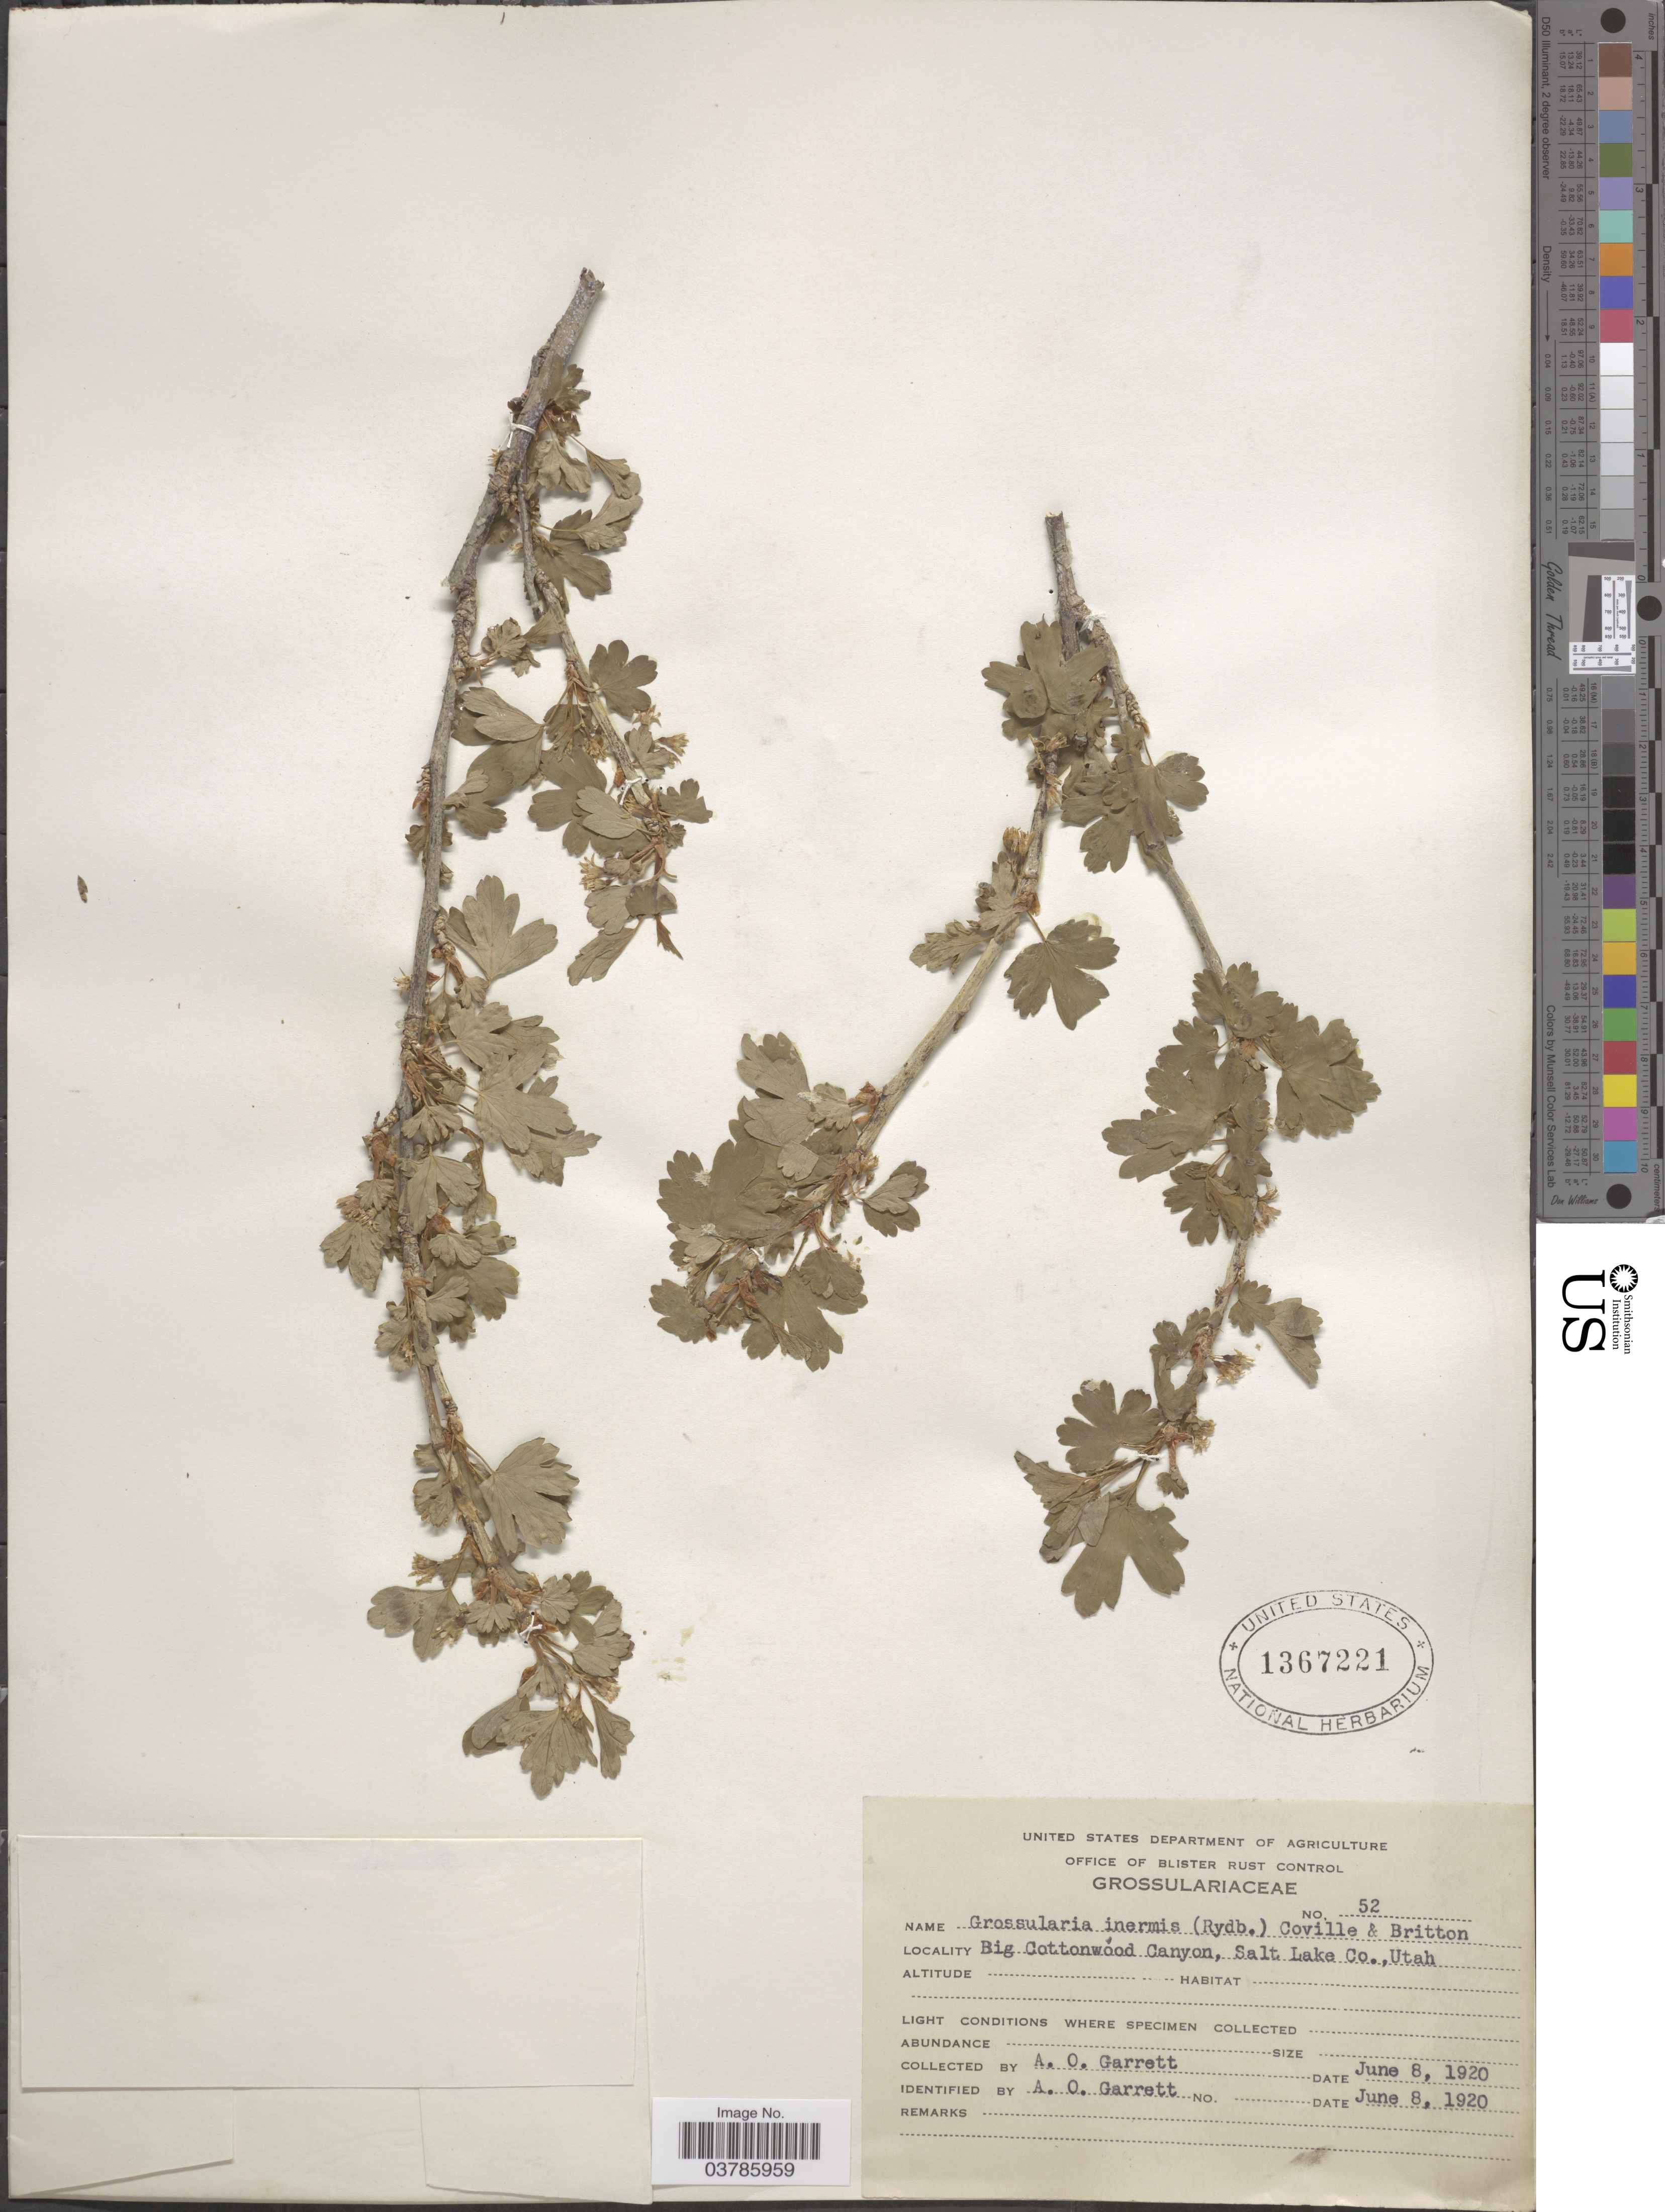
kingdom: Plantae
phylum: Tracheophyta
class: Magnoliopsida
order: Saxifragales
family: Grossulariaceae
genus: Ribes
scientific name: Ribes inerme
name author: Rydb.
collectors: A. O. Garrett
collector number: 52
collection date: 1920-07-08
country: United States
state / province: Utah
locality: Big Cottonwood Canyon, Salt Lake Co.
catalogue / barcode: US 1367221